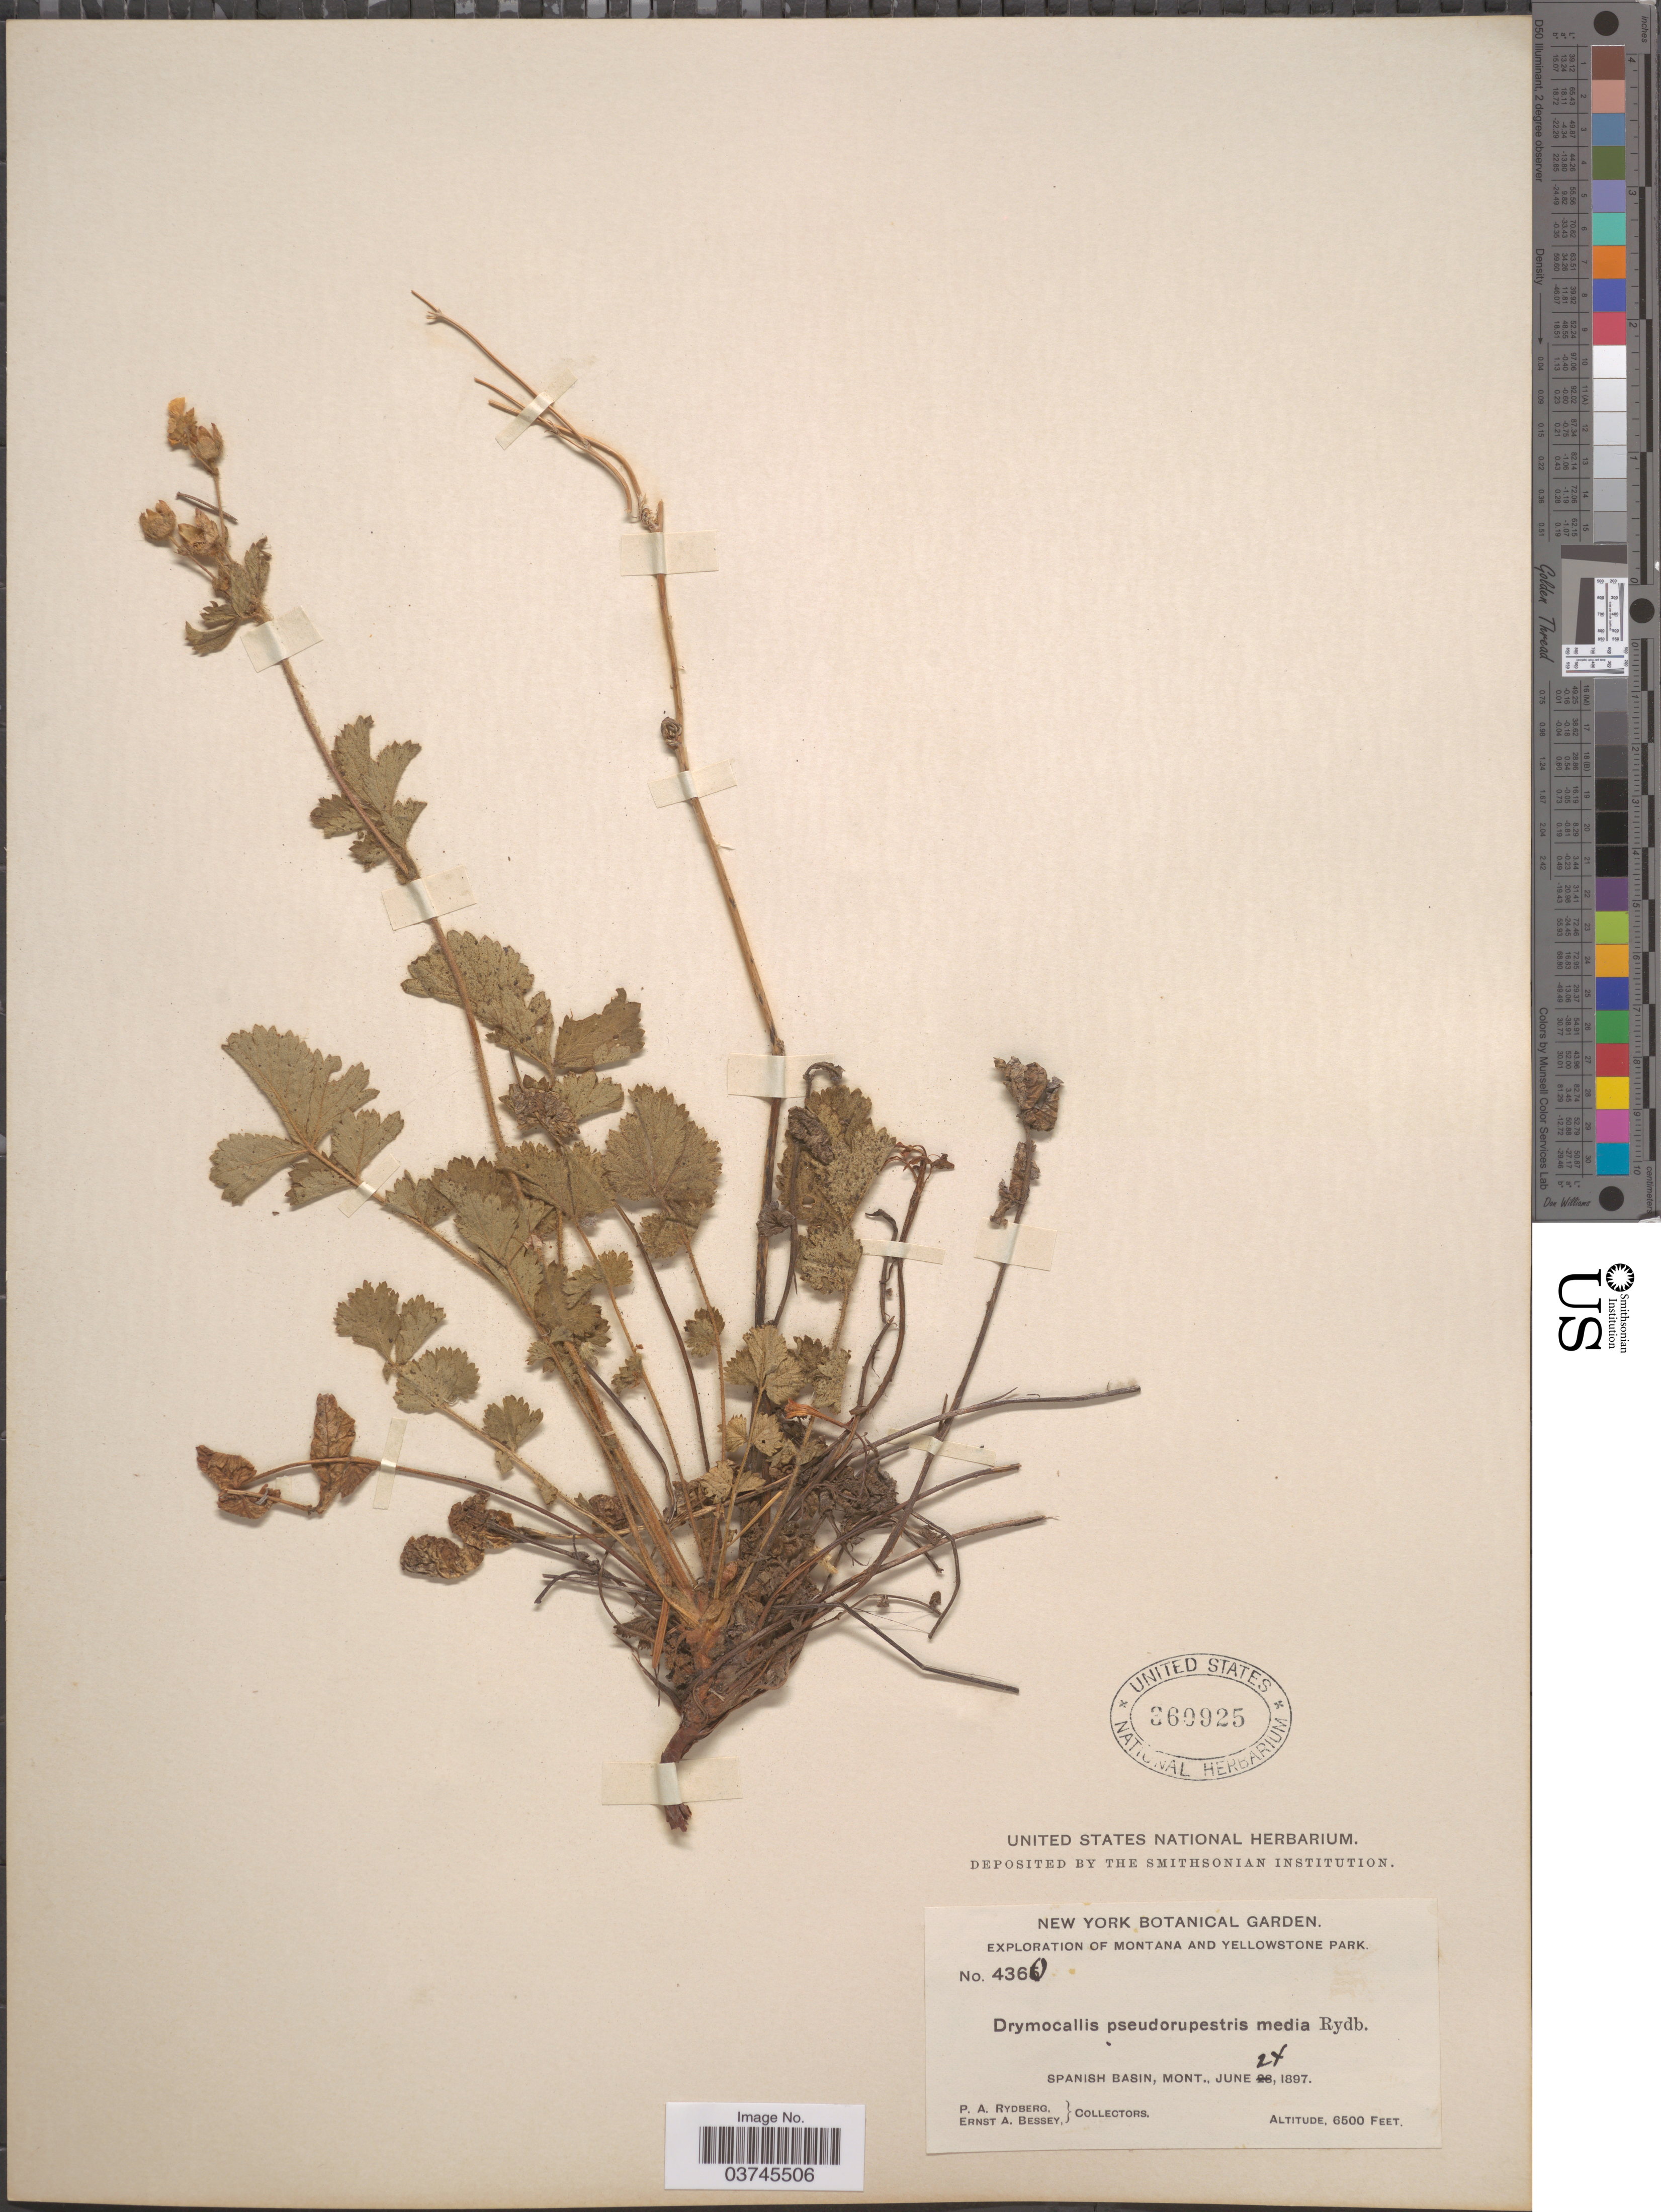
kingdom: Plantae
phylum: Tracheophyta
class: Magnoliopsida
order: Rosales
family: Rosaceae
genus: Drymocallis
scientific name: Drymocallis pseudorupestris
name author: (Rydb.) Rydb.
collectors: P. A. Rydberg & E. A. Bessey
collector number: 4360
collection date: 1897-06-24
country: United States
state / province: Montana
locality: Yellowstone Park. Spanish Basin.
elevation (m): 1981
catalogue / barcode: US 360925